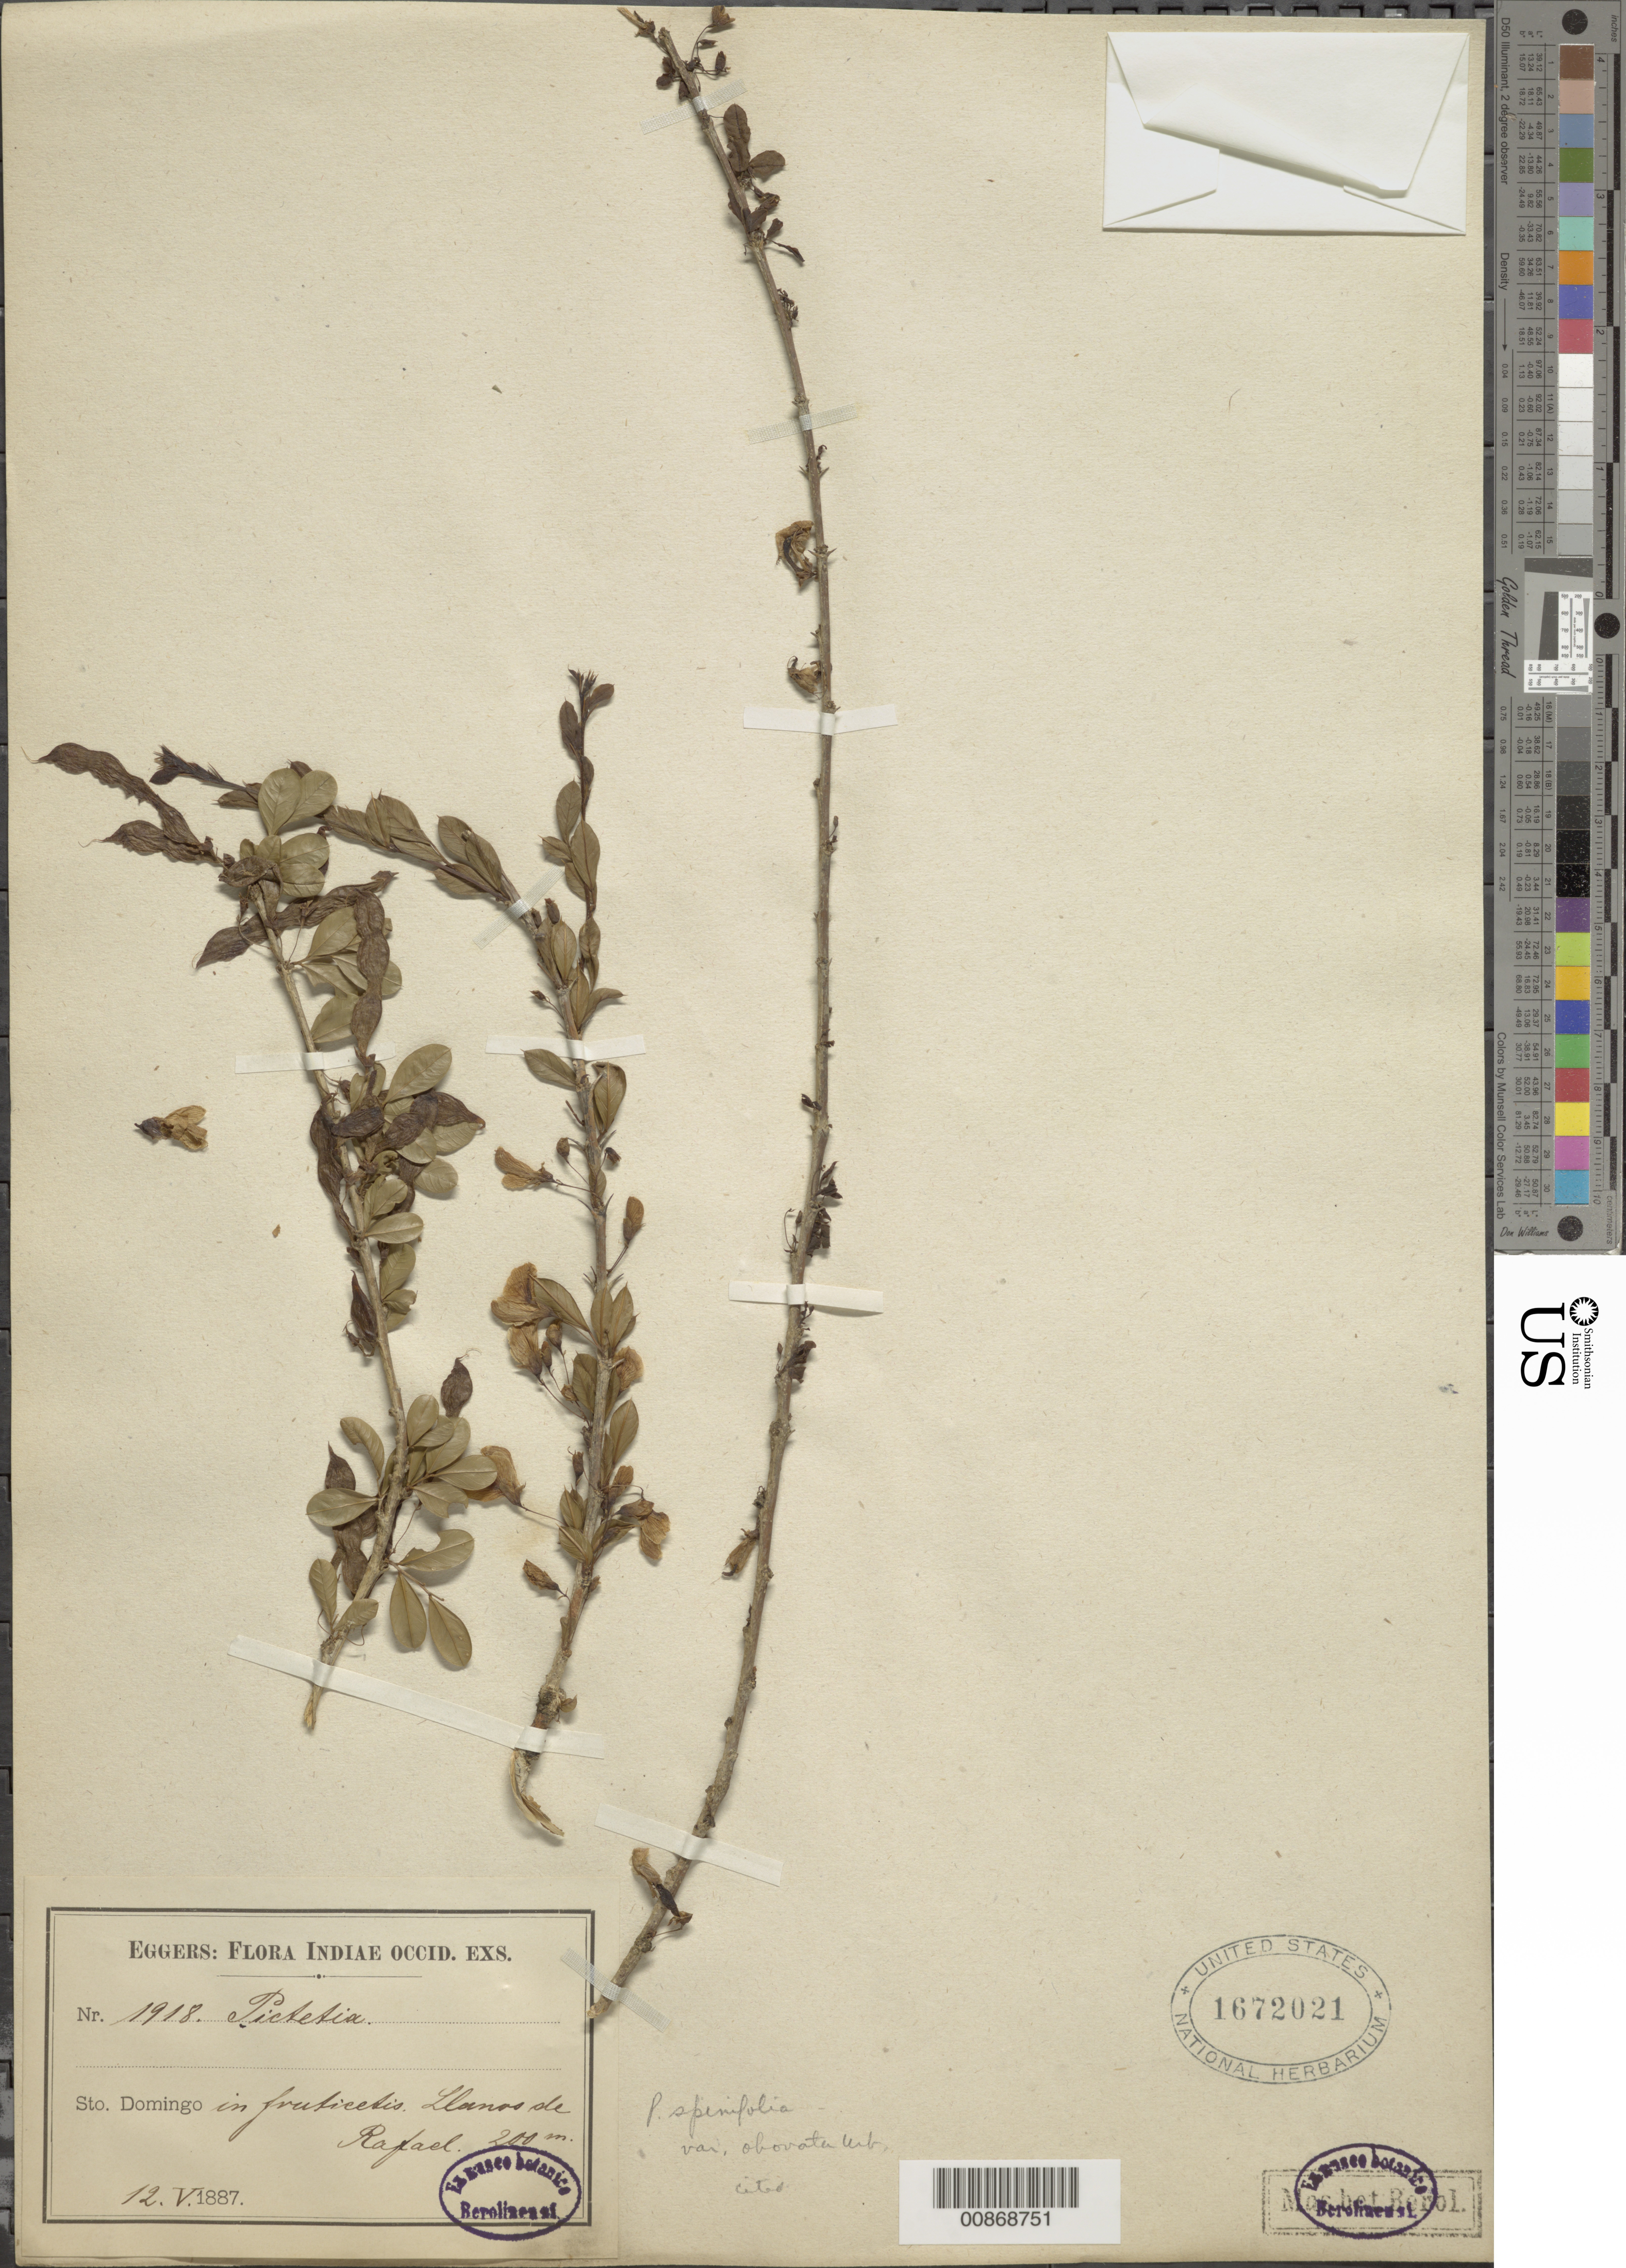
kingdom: Plantae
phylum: Tracheophyta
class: Magnoliopsida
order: Fabales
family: Fabaceae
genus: Pictetia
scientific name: Pictetia spinifolia var. obovata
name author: Urb.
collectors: H. F. A. von Eggers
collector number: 1918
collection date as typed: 12 May 1887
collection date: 1887-05-12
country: Dominican Republic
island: Hispaniola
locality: Llanos de Rafael.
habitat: In fruticetis.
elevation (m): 200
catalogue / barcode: US 1672021